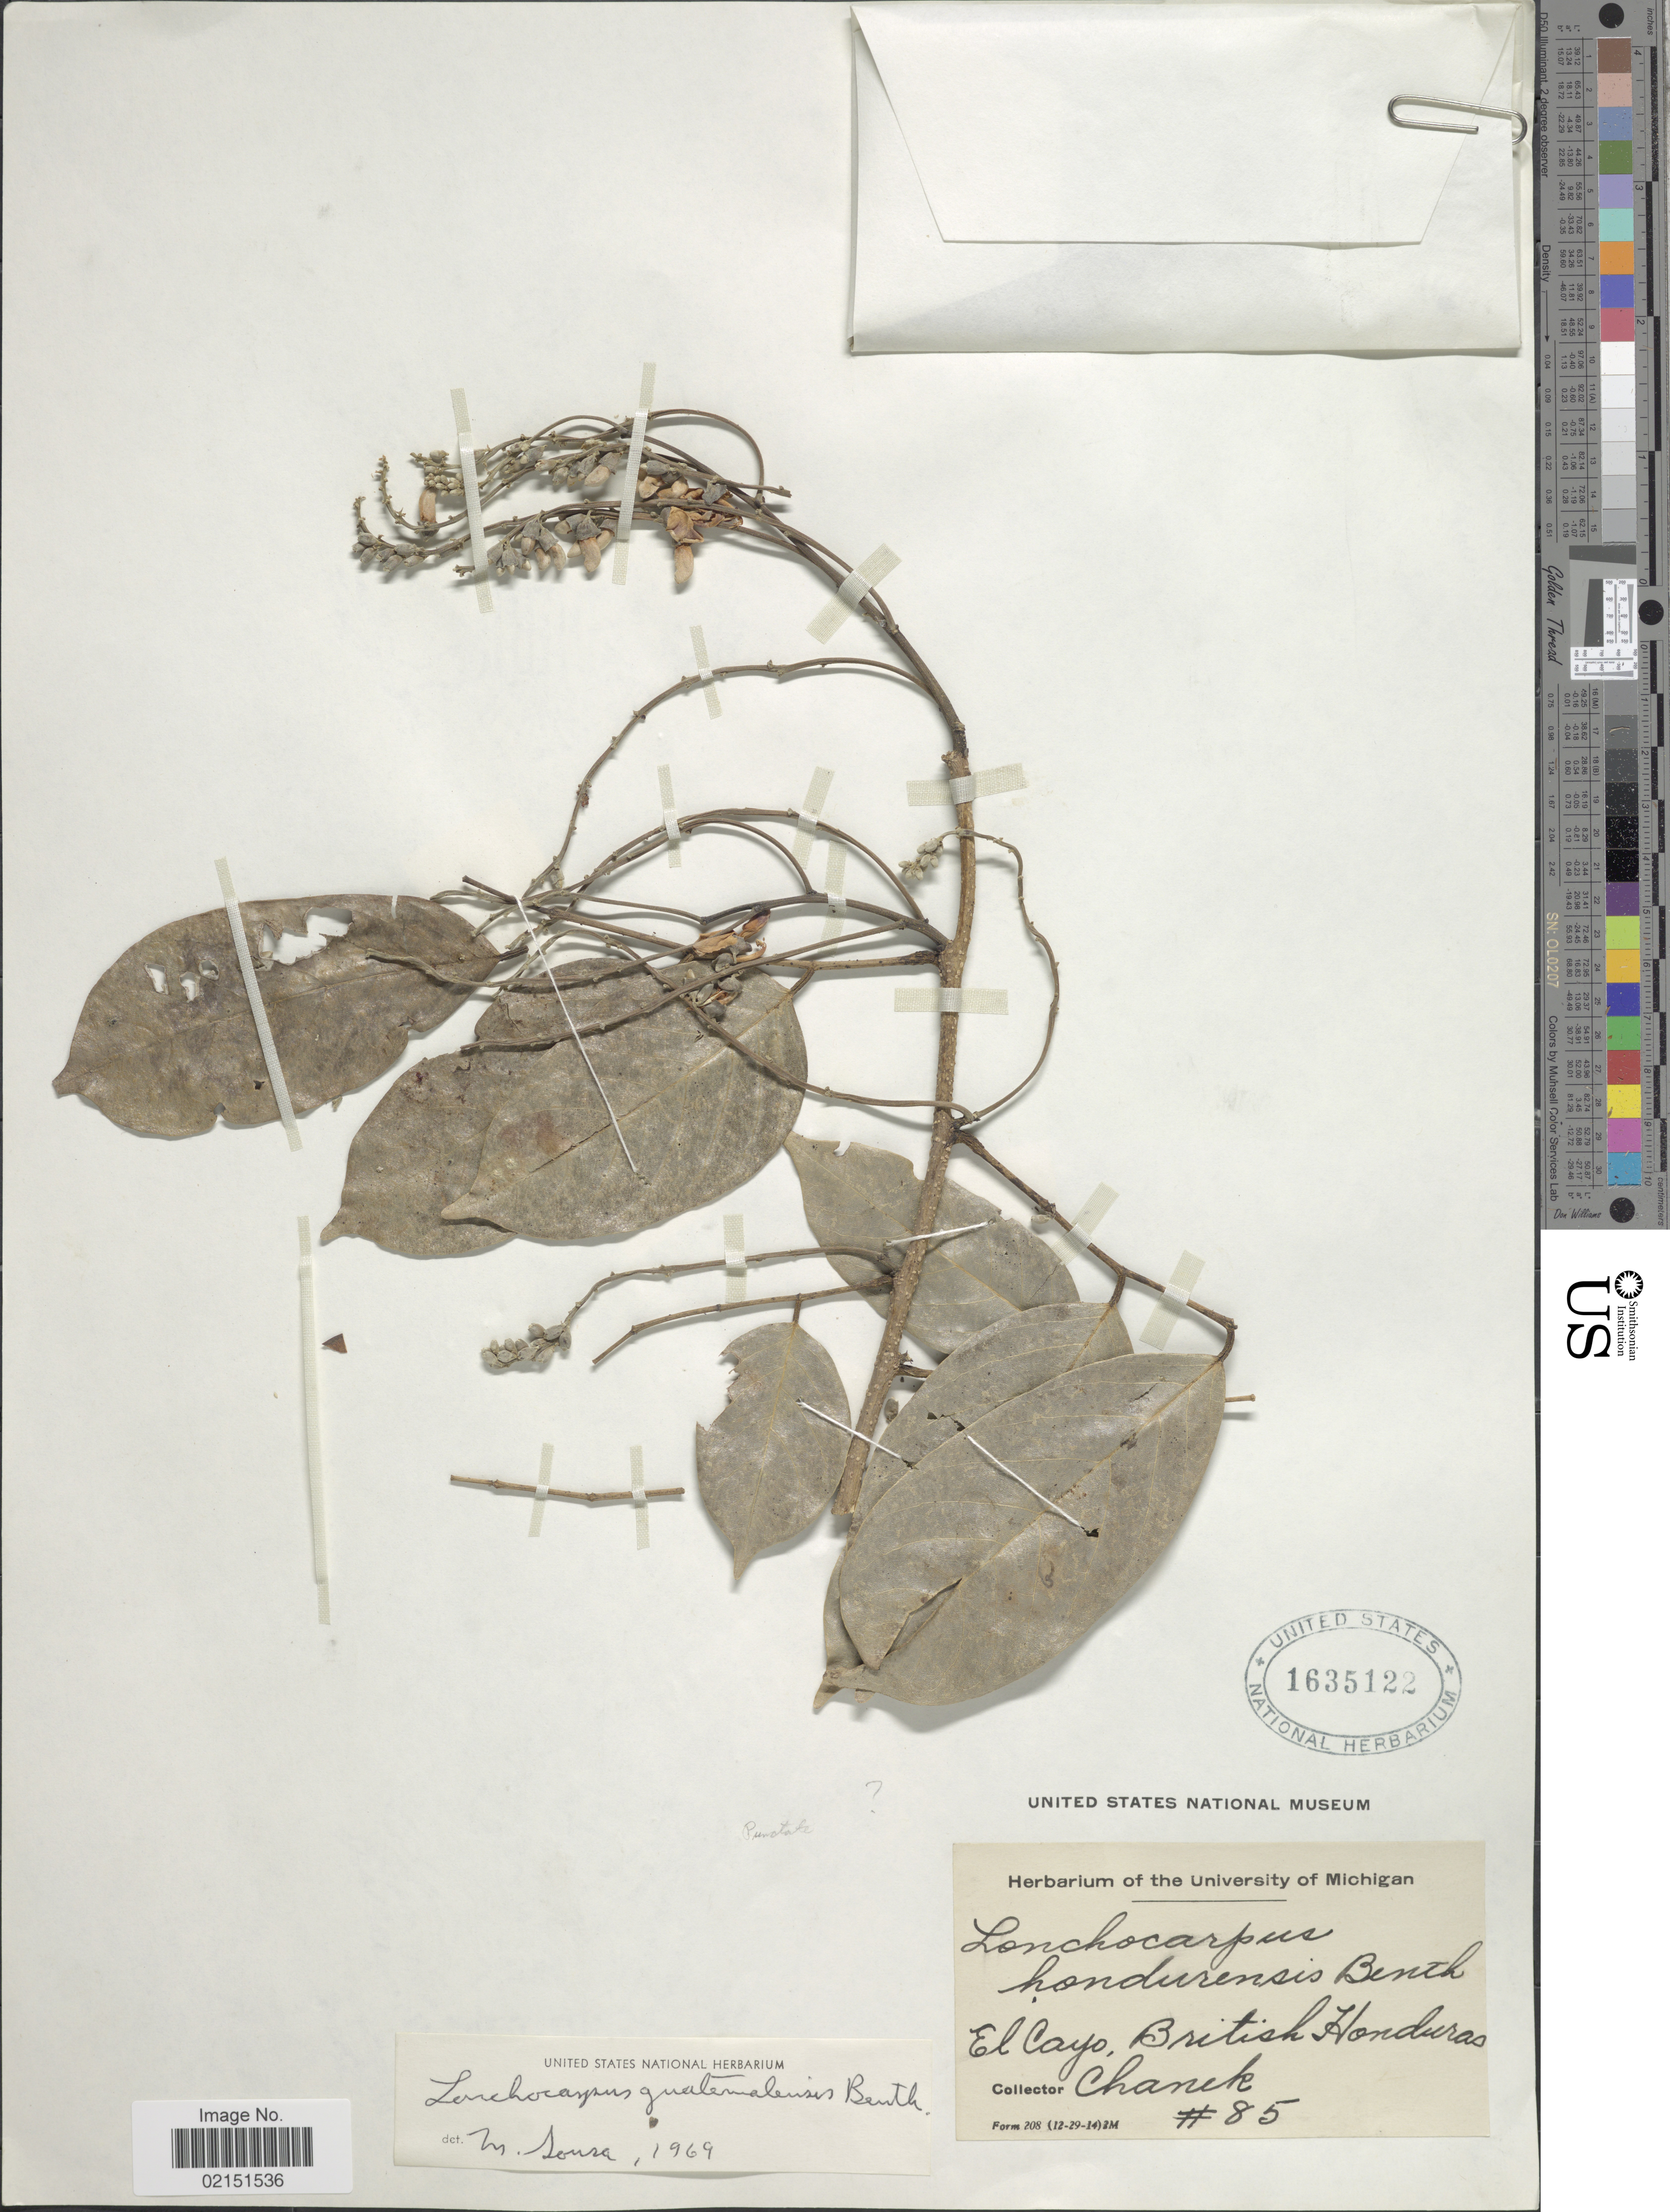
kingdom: Plantae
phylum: Tracheophyta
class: Magnoliopsida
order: Fabales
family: Fabaceae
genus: Lonchocarpus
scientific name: Lonchocarpus guatemalensis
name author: Benth.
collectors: Chanek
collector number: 85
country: Belize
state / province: Cayo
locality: El Cayo, British Honduras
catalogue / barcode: US 1635122